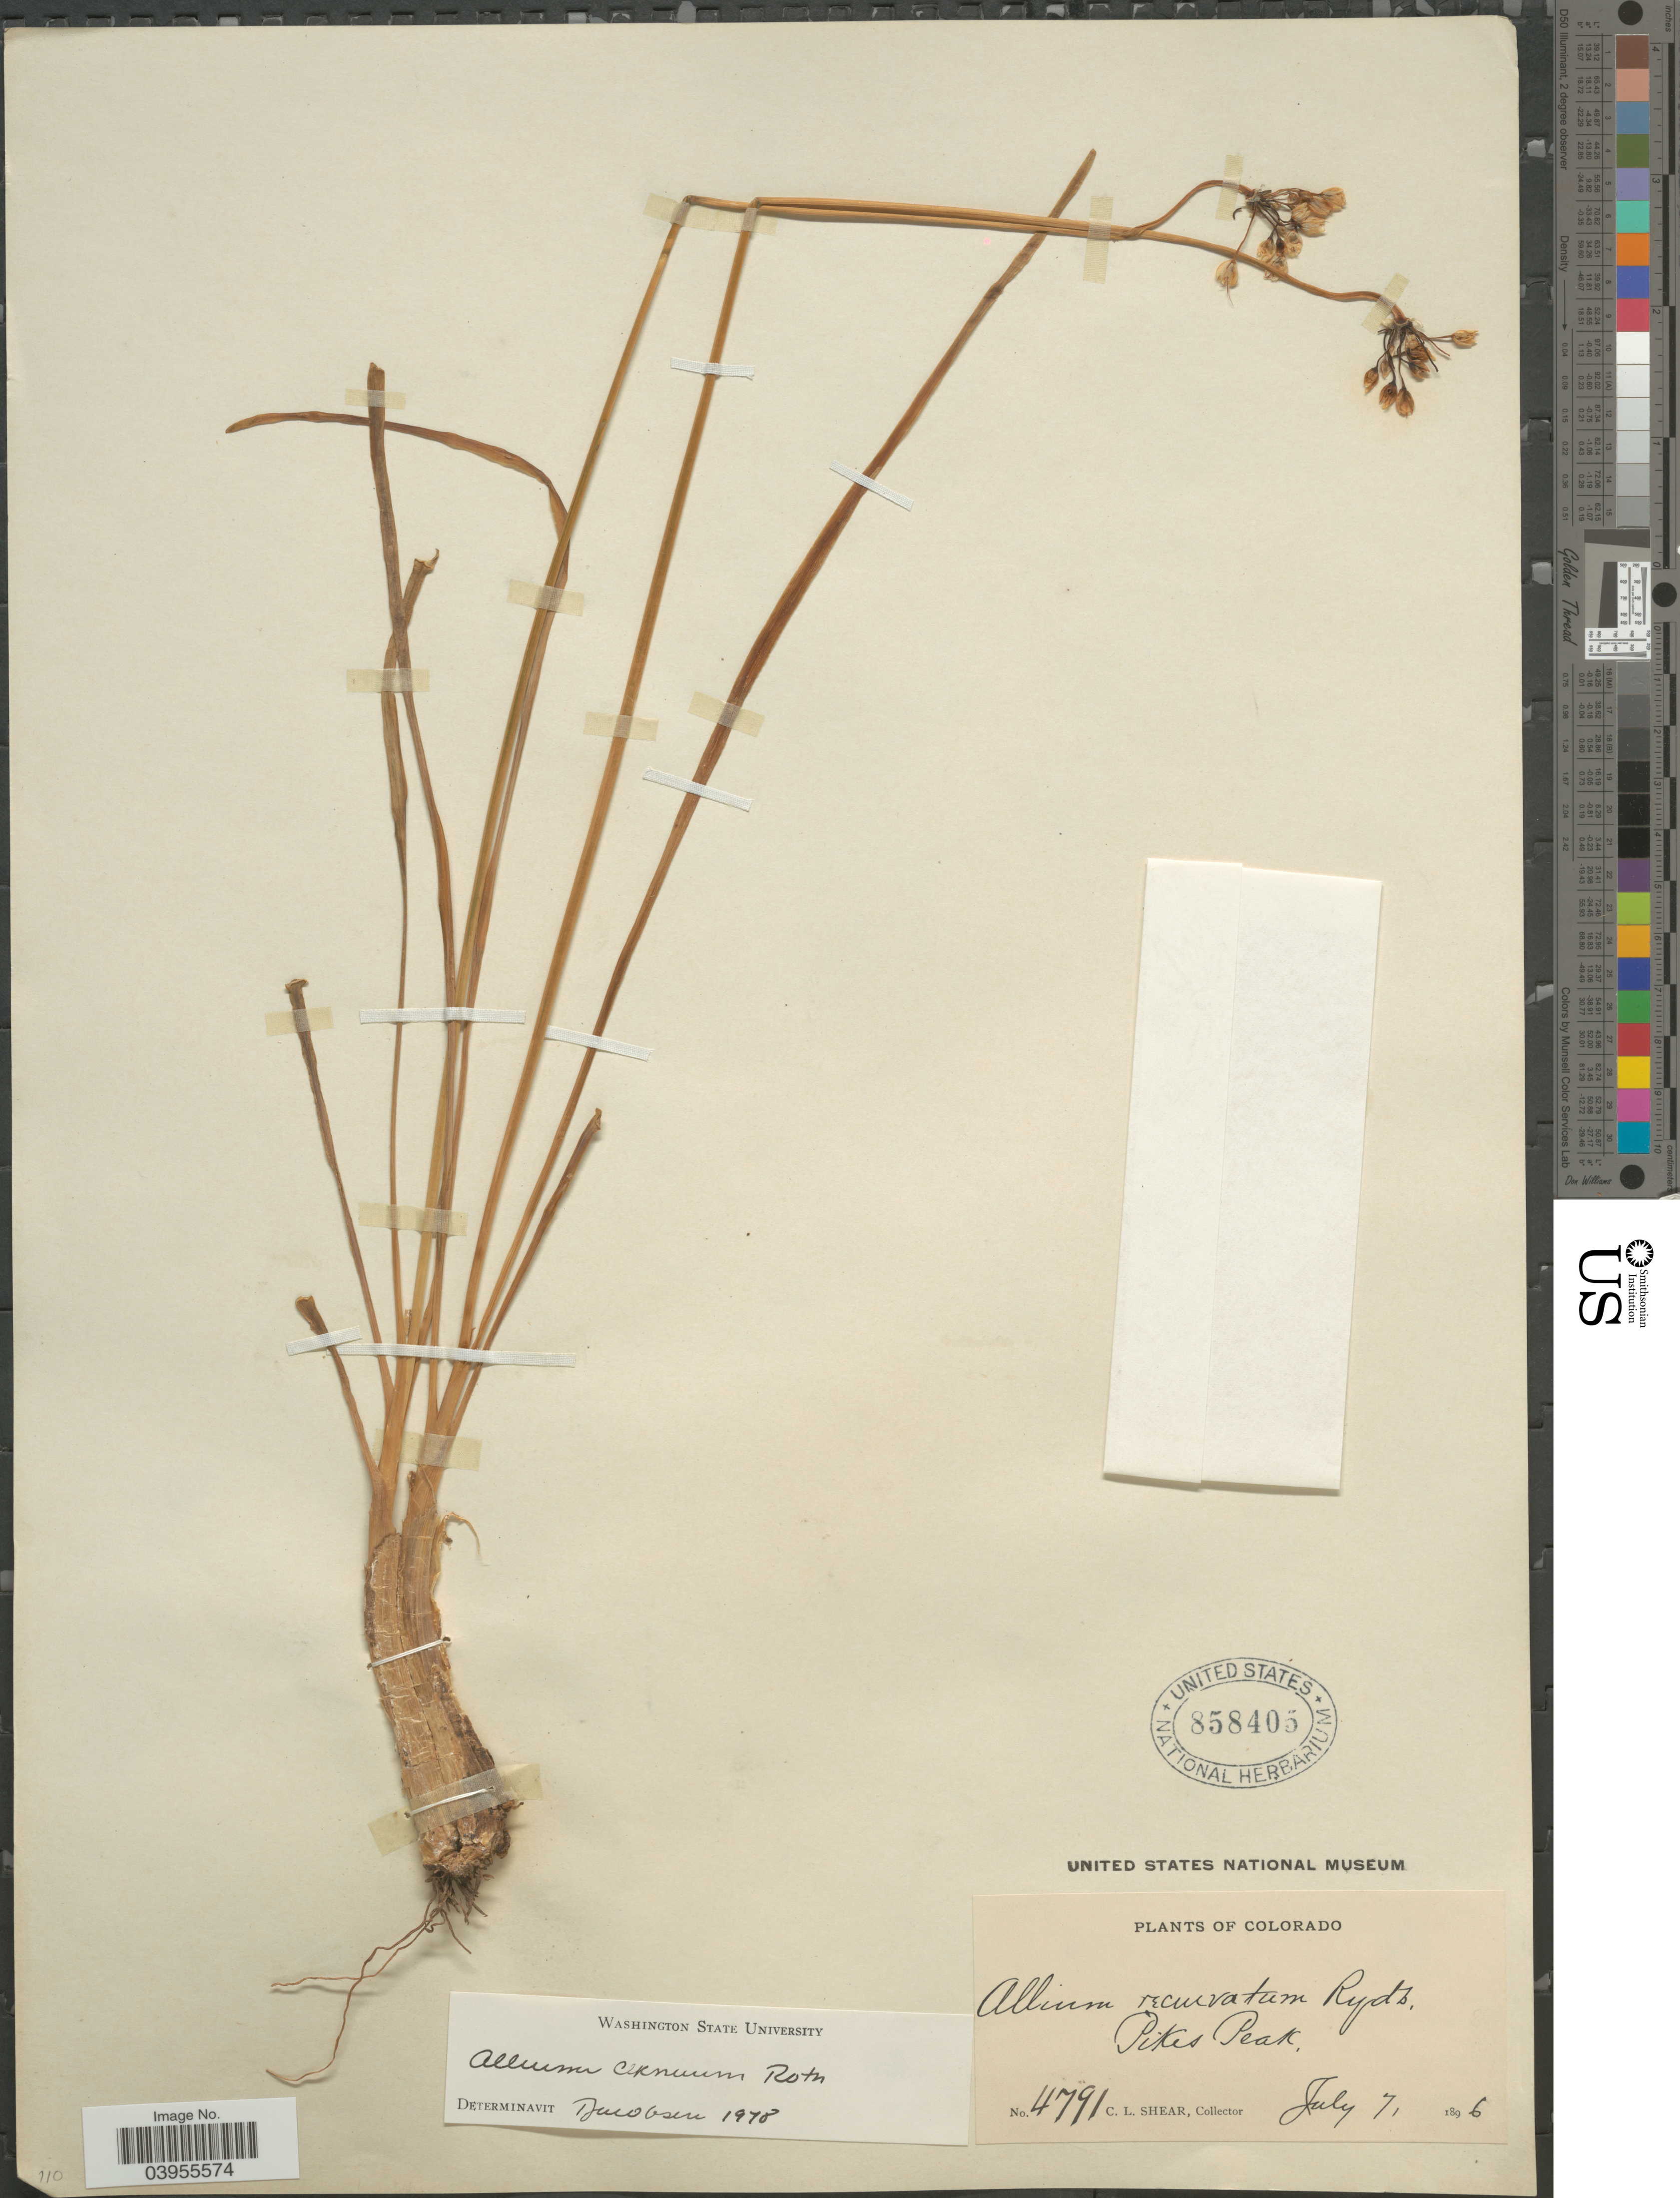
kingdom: Plantae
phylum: Tracheophyta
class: Liliopsida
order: Asparagales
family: Amaryllidaceae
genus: Allium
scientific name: Allium cernuum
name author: Roth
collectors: C. L. Shear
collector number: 4791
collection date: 1896-07-07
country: United States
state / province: Colorado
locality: Pikes Peak.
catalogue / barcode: US 858405